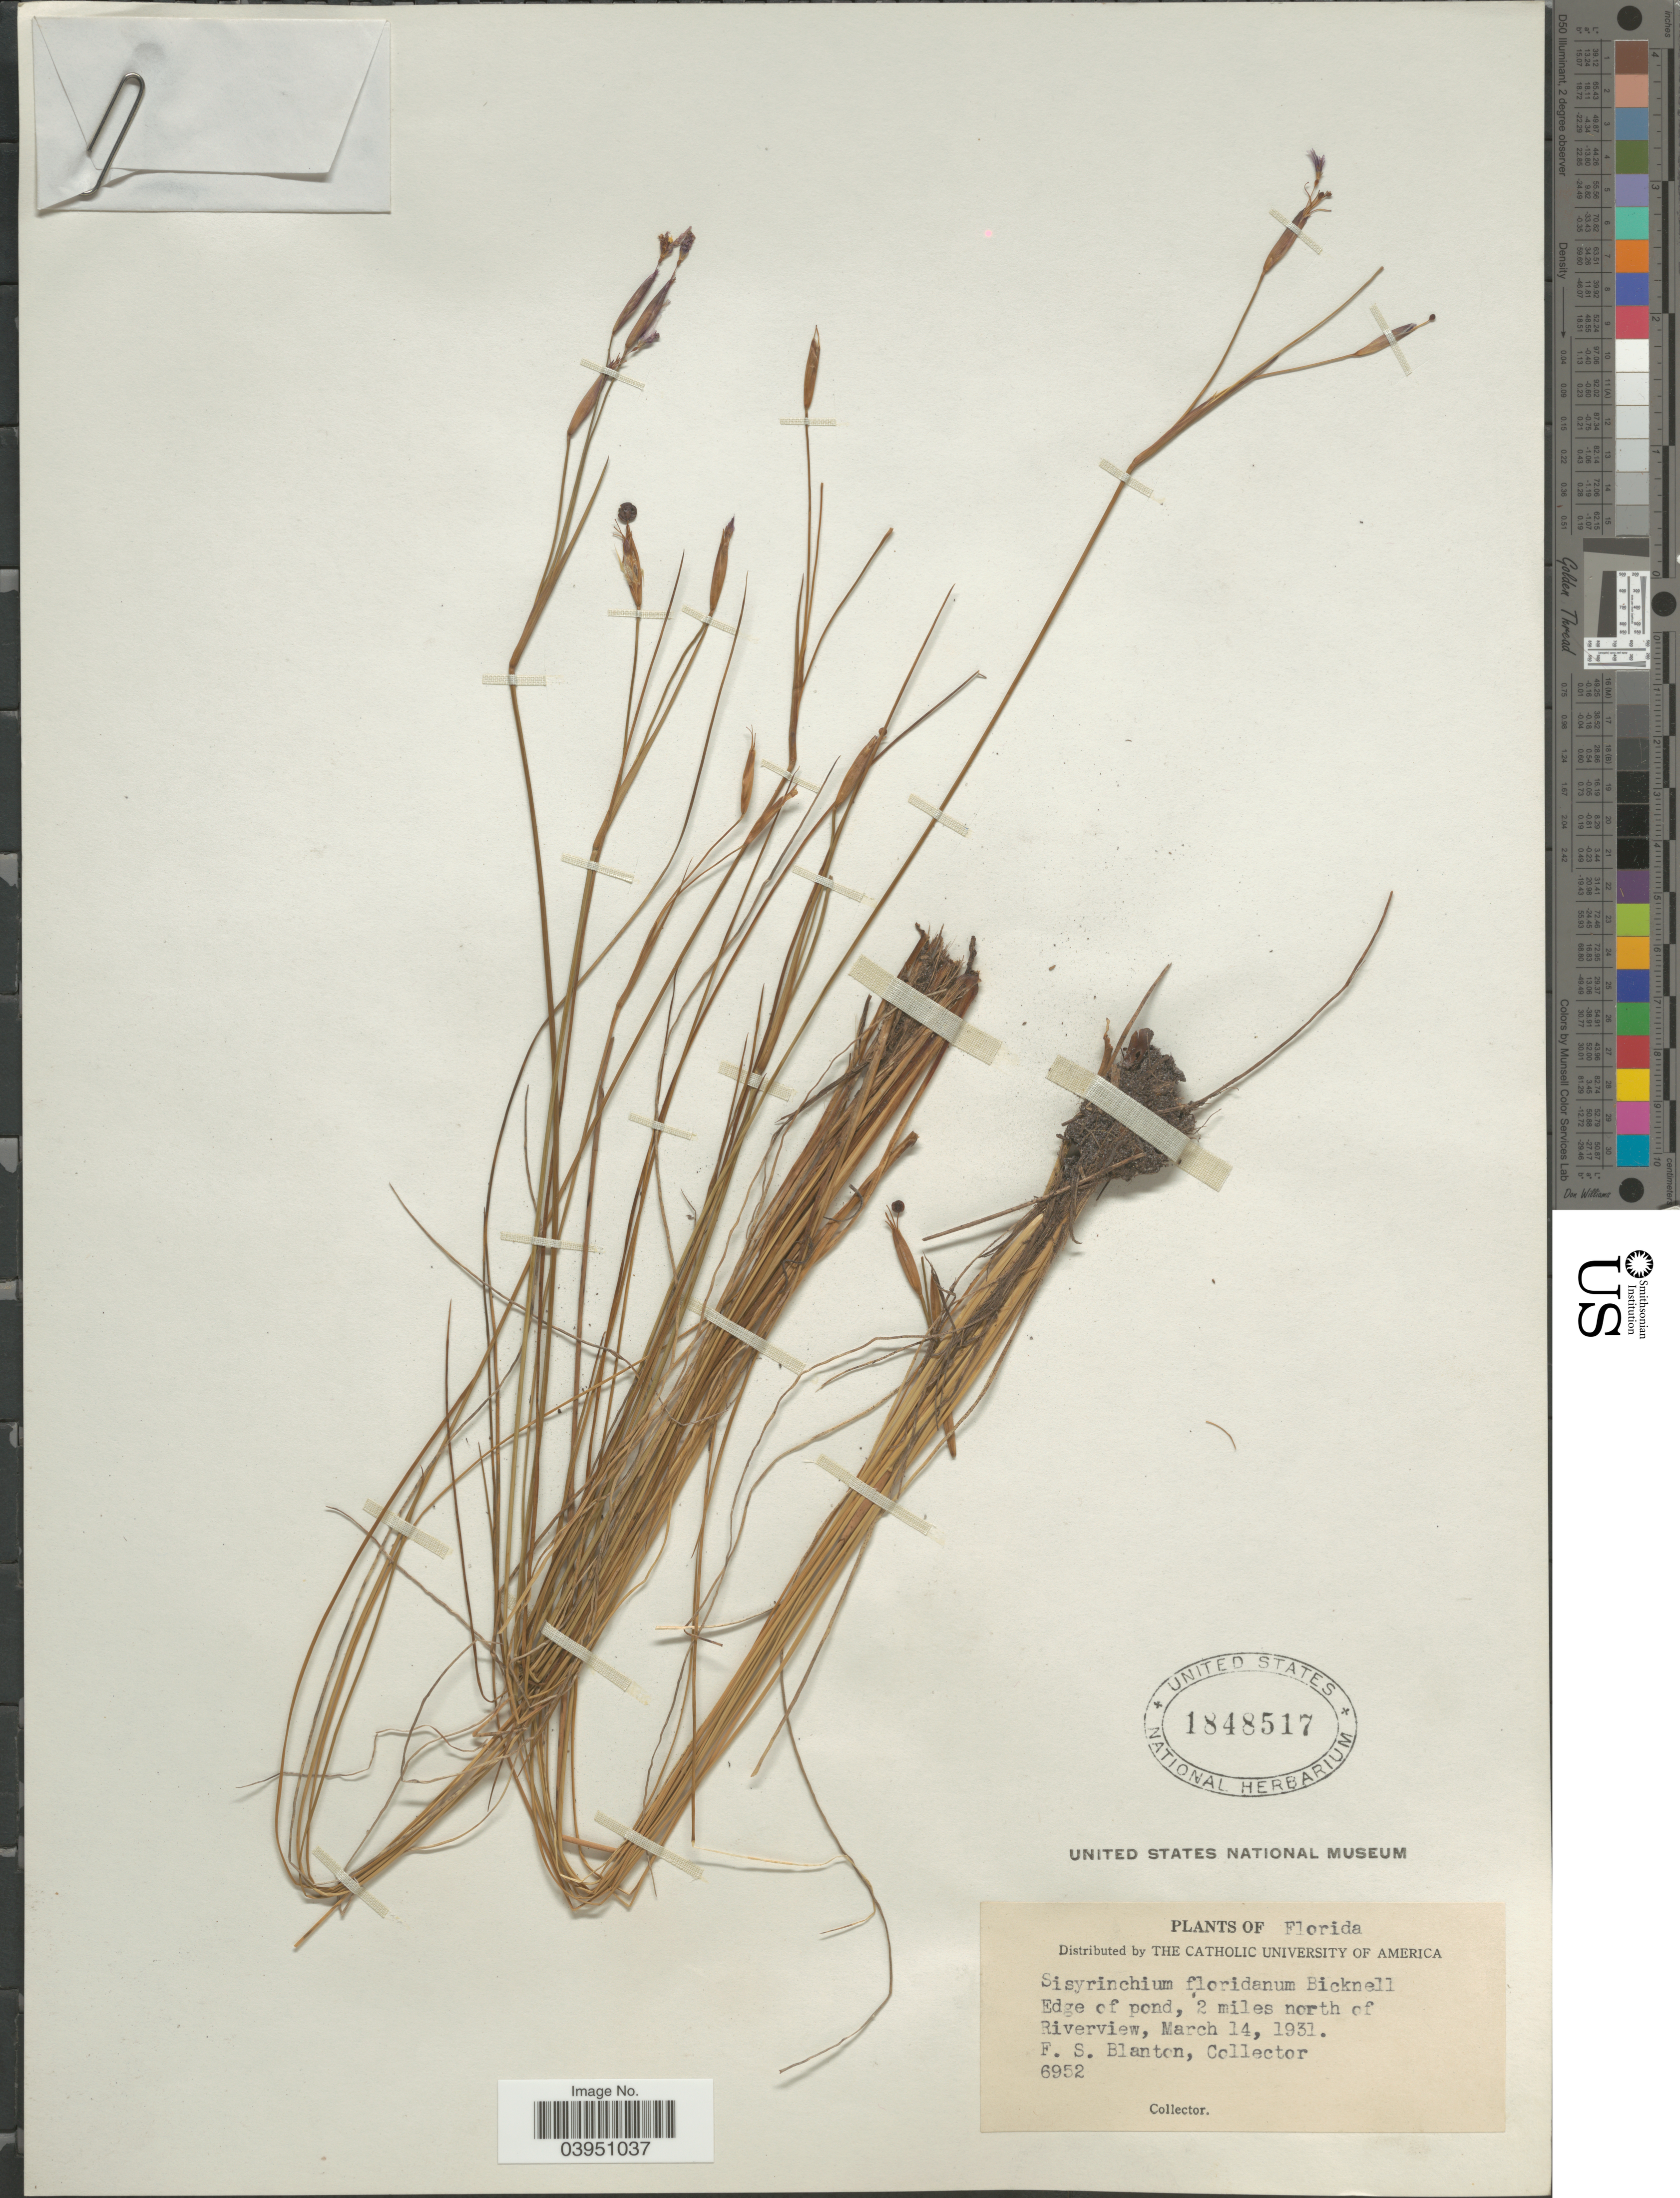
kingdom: Plantae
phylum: Tracheophyta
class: Liliopsida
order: Asparagales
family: Iridaceae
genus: Sisyrinchium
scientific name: Sisyrinchium floridanum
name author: E.P. Bicknell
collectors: F. S. Blanton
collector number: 6952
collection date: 1931-03-14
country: United States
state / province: Florida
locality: Edge of pond, 2 miles north of Riverview.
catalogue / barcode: US 1848517